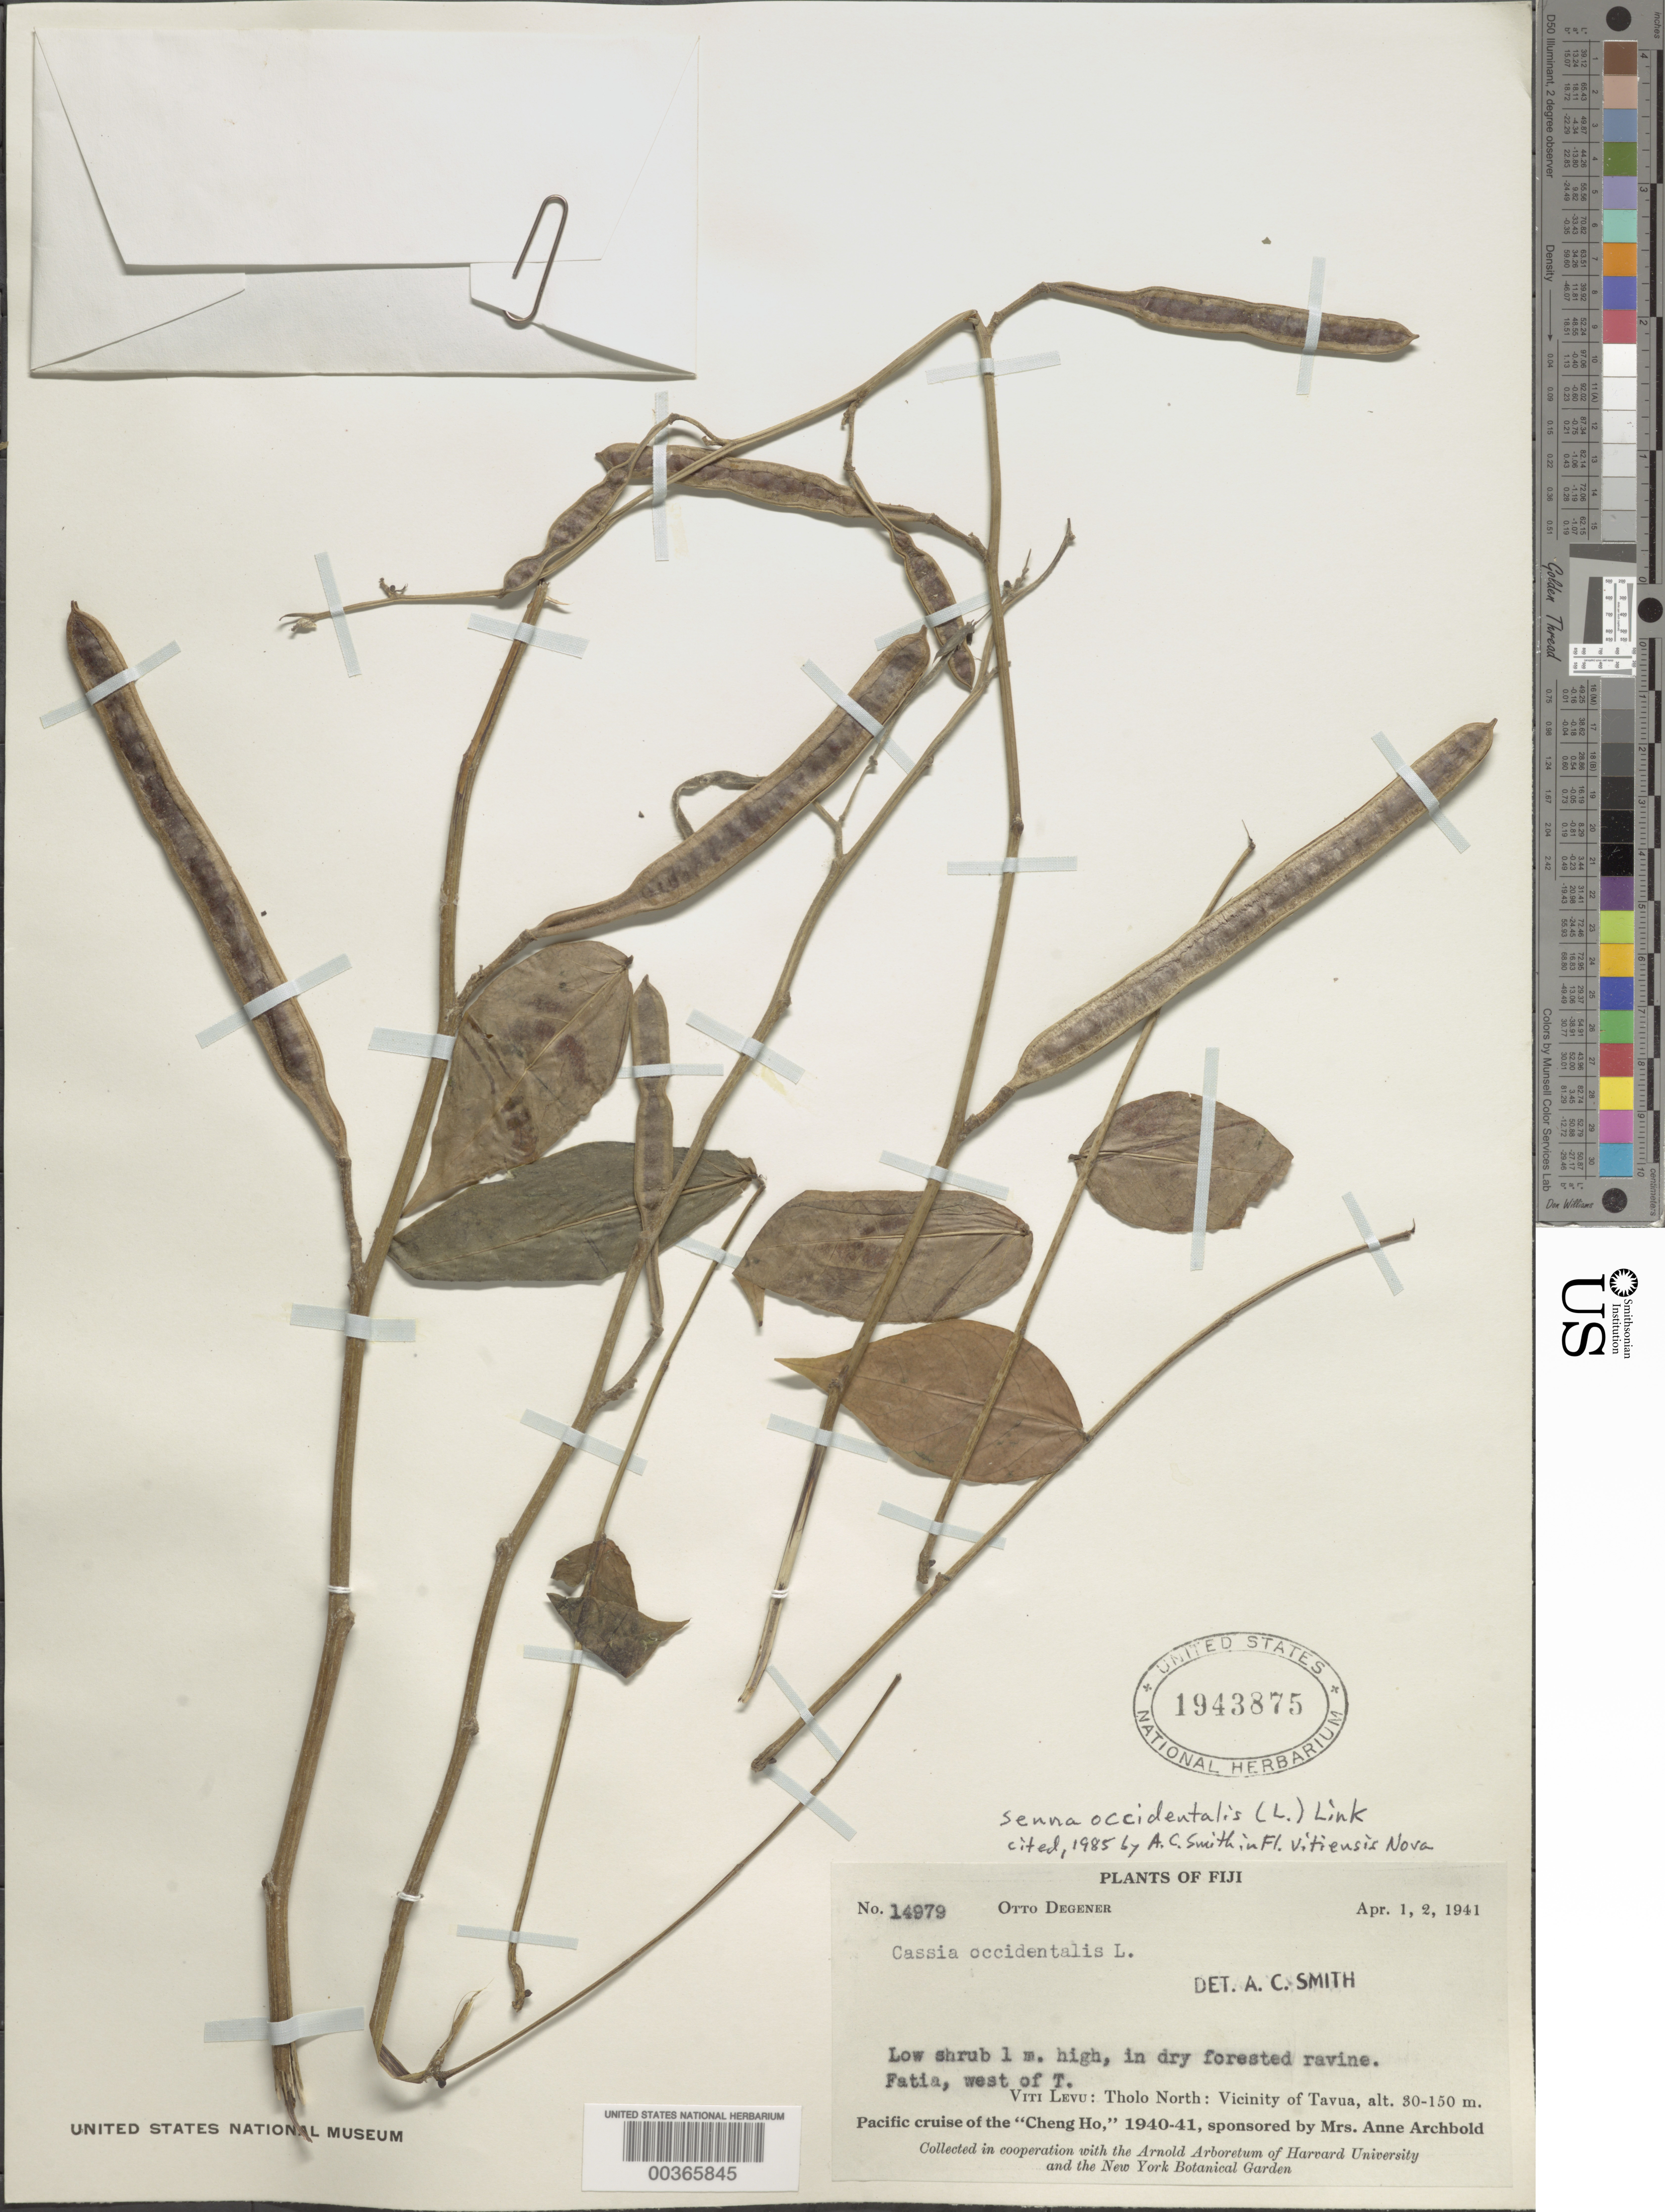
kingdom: Plantae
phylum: Tracheophyta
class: Magnoliopsida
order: Fabales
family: Fabaceae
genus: Senna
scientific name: Senna occidentalis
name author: (L.) Link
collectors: O. Degener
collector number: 14979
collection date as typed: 01 Apr 1941 and 02 Apr 1941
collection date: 1941-04-01,1941-04-02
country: Fiji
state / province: Western Division ?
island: Viti Levu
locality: Tholo north; vicinity of tavua, fatia, w of tavua.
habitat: Dry forested ravine.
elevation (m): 30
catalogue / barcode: US 1943875